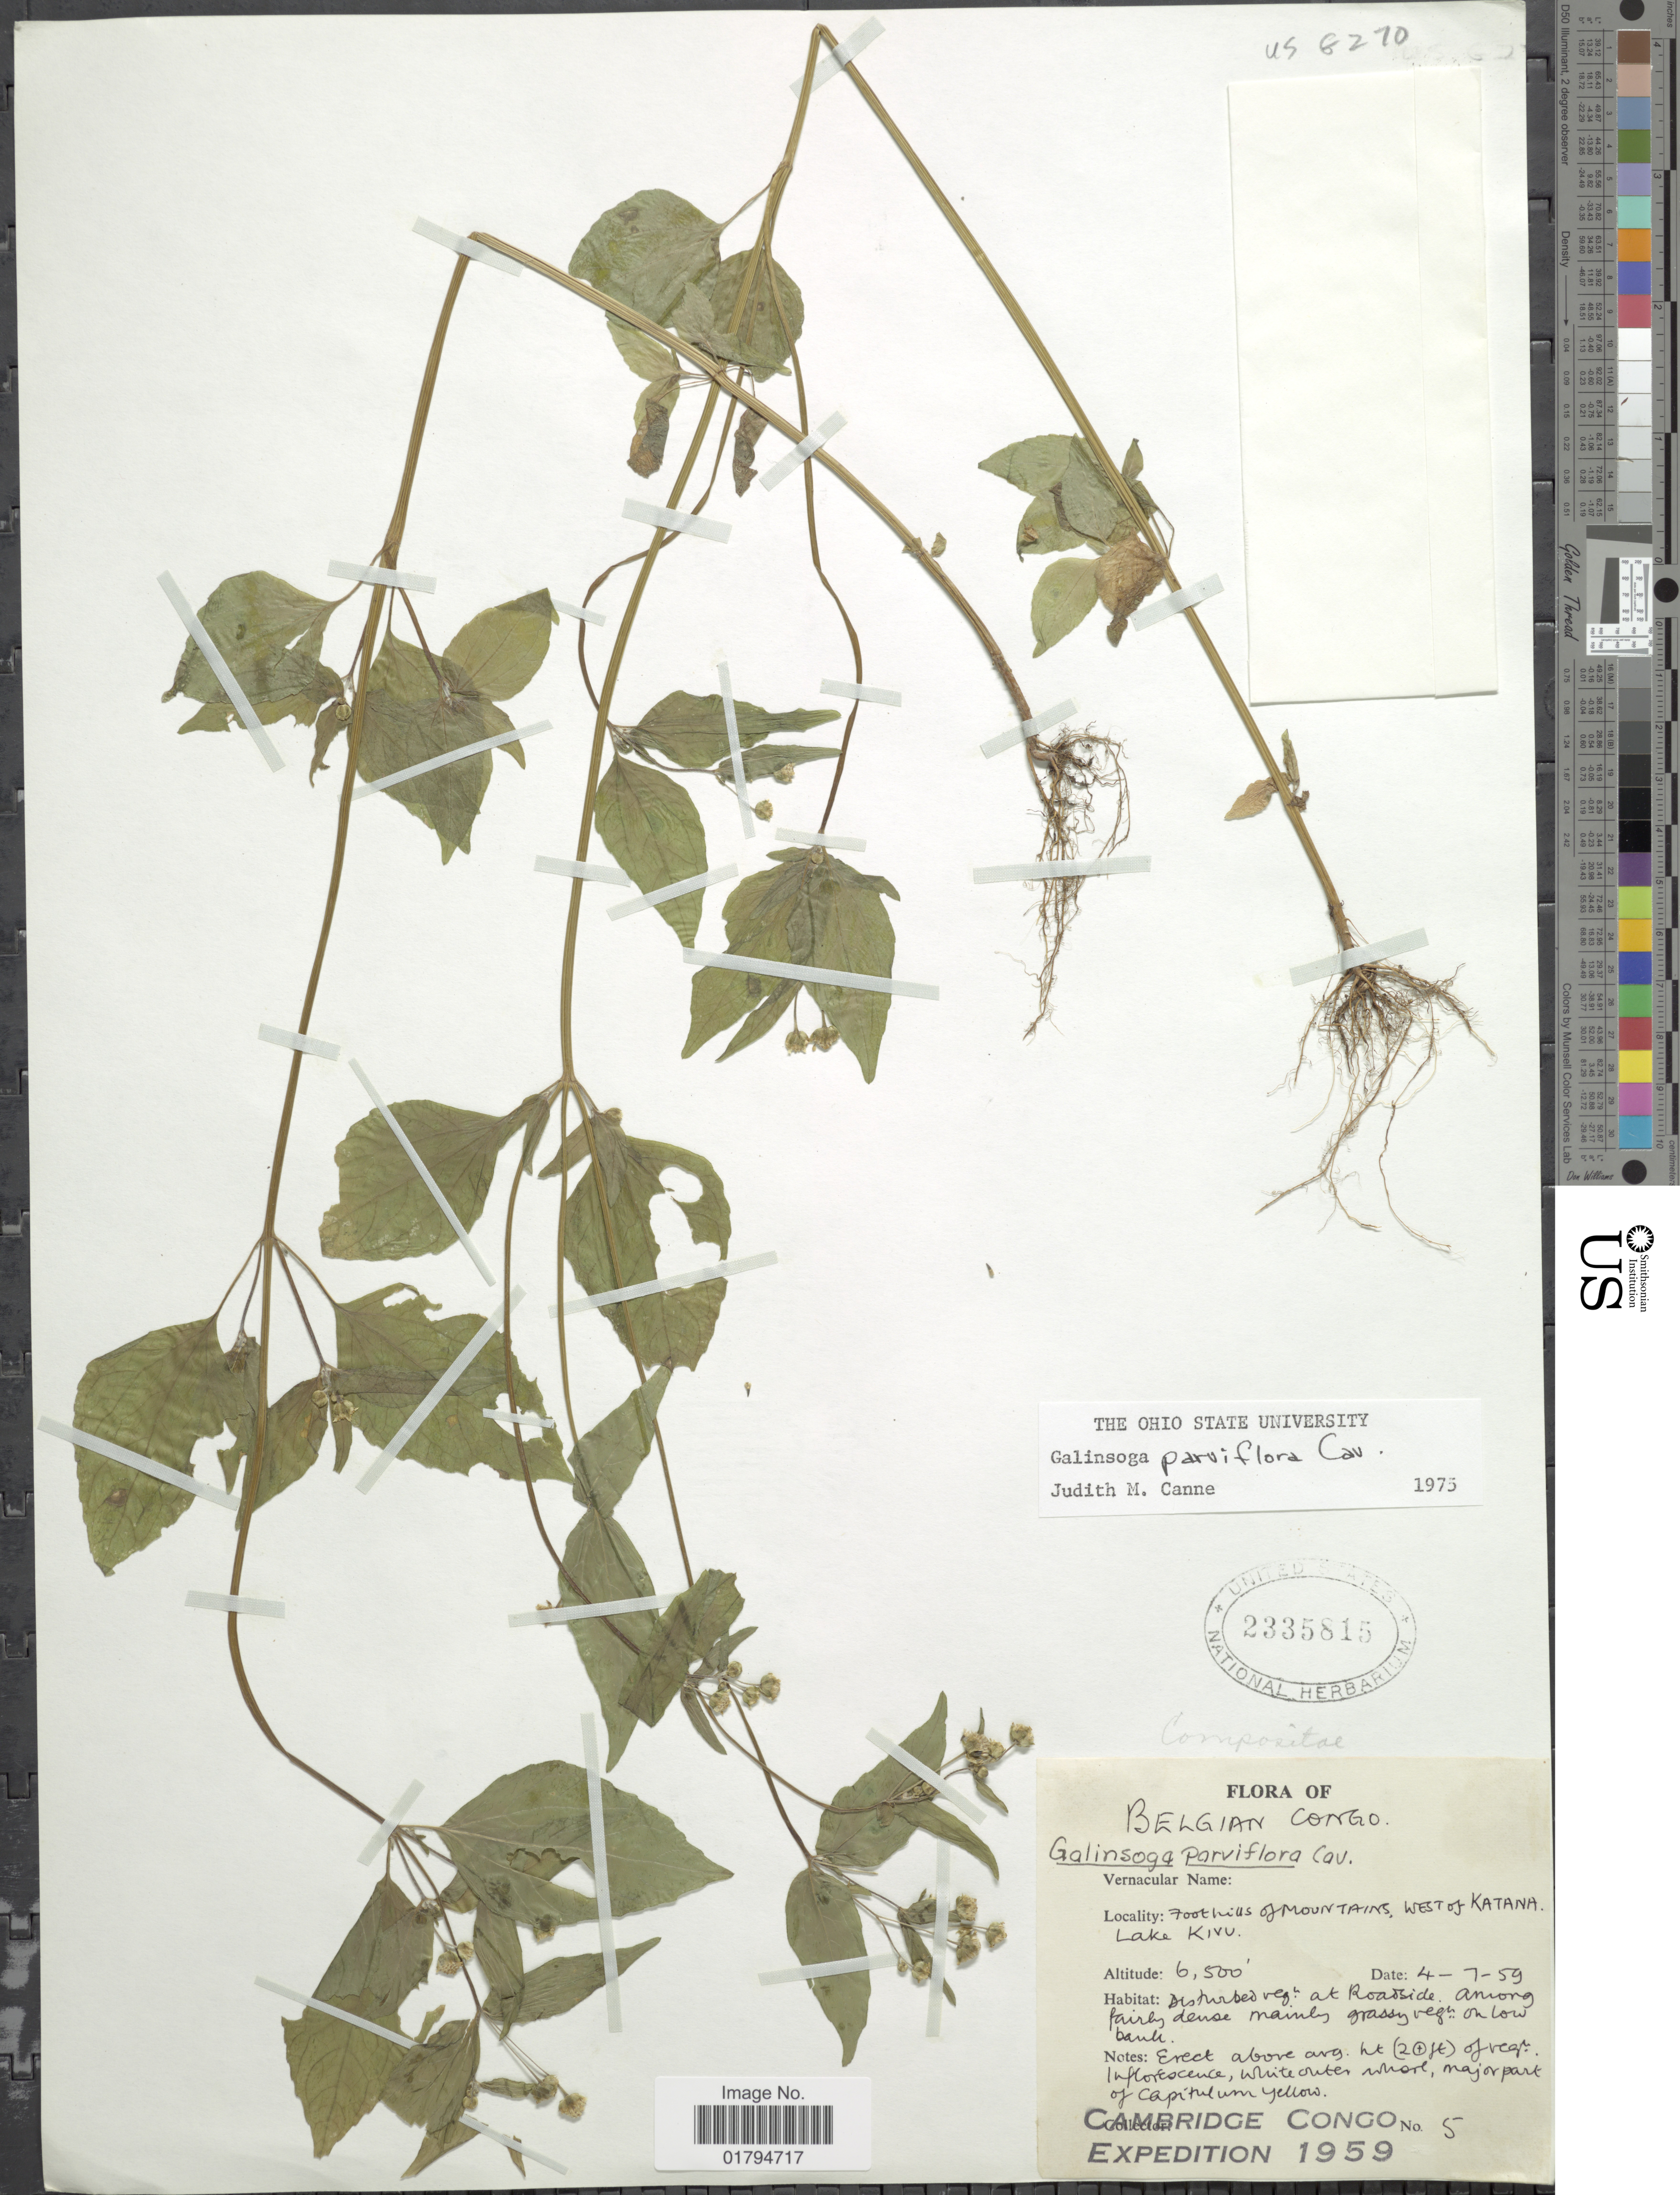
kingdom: Plantae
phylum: Tracheophyta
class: Magnoliopsida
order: Asterales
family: Asteraceae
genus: Galinsoga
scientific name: Galinsoga parviflora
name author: Cav.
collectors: Cambridge Congo Expedition 1959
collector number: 5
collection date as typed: Transcribed d/m/y: 4/7/59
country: Congo, Democratic Republic of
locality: Foothills of mountains, west of Katana,lake Kivu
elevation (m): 1981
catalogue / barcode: US 2335815